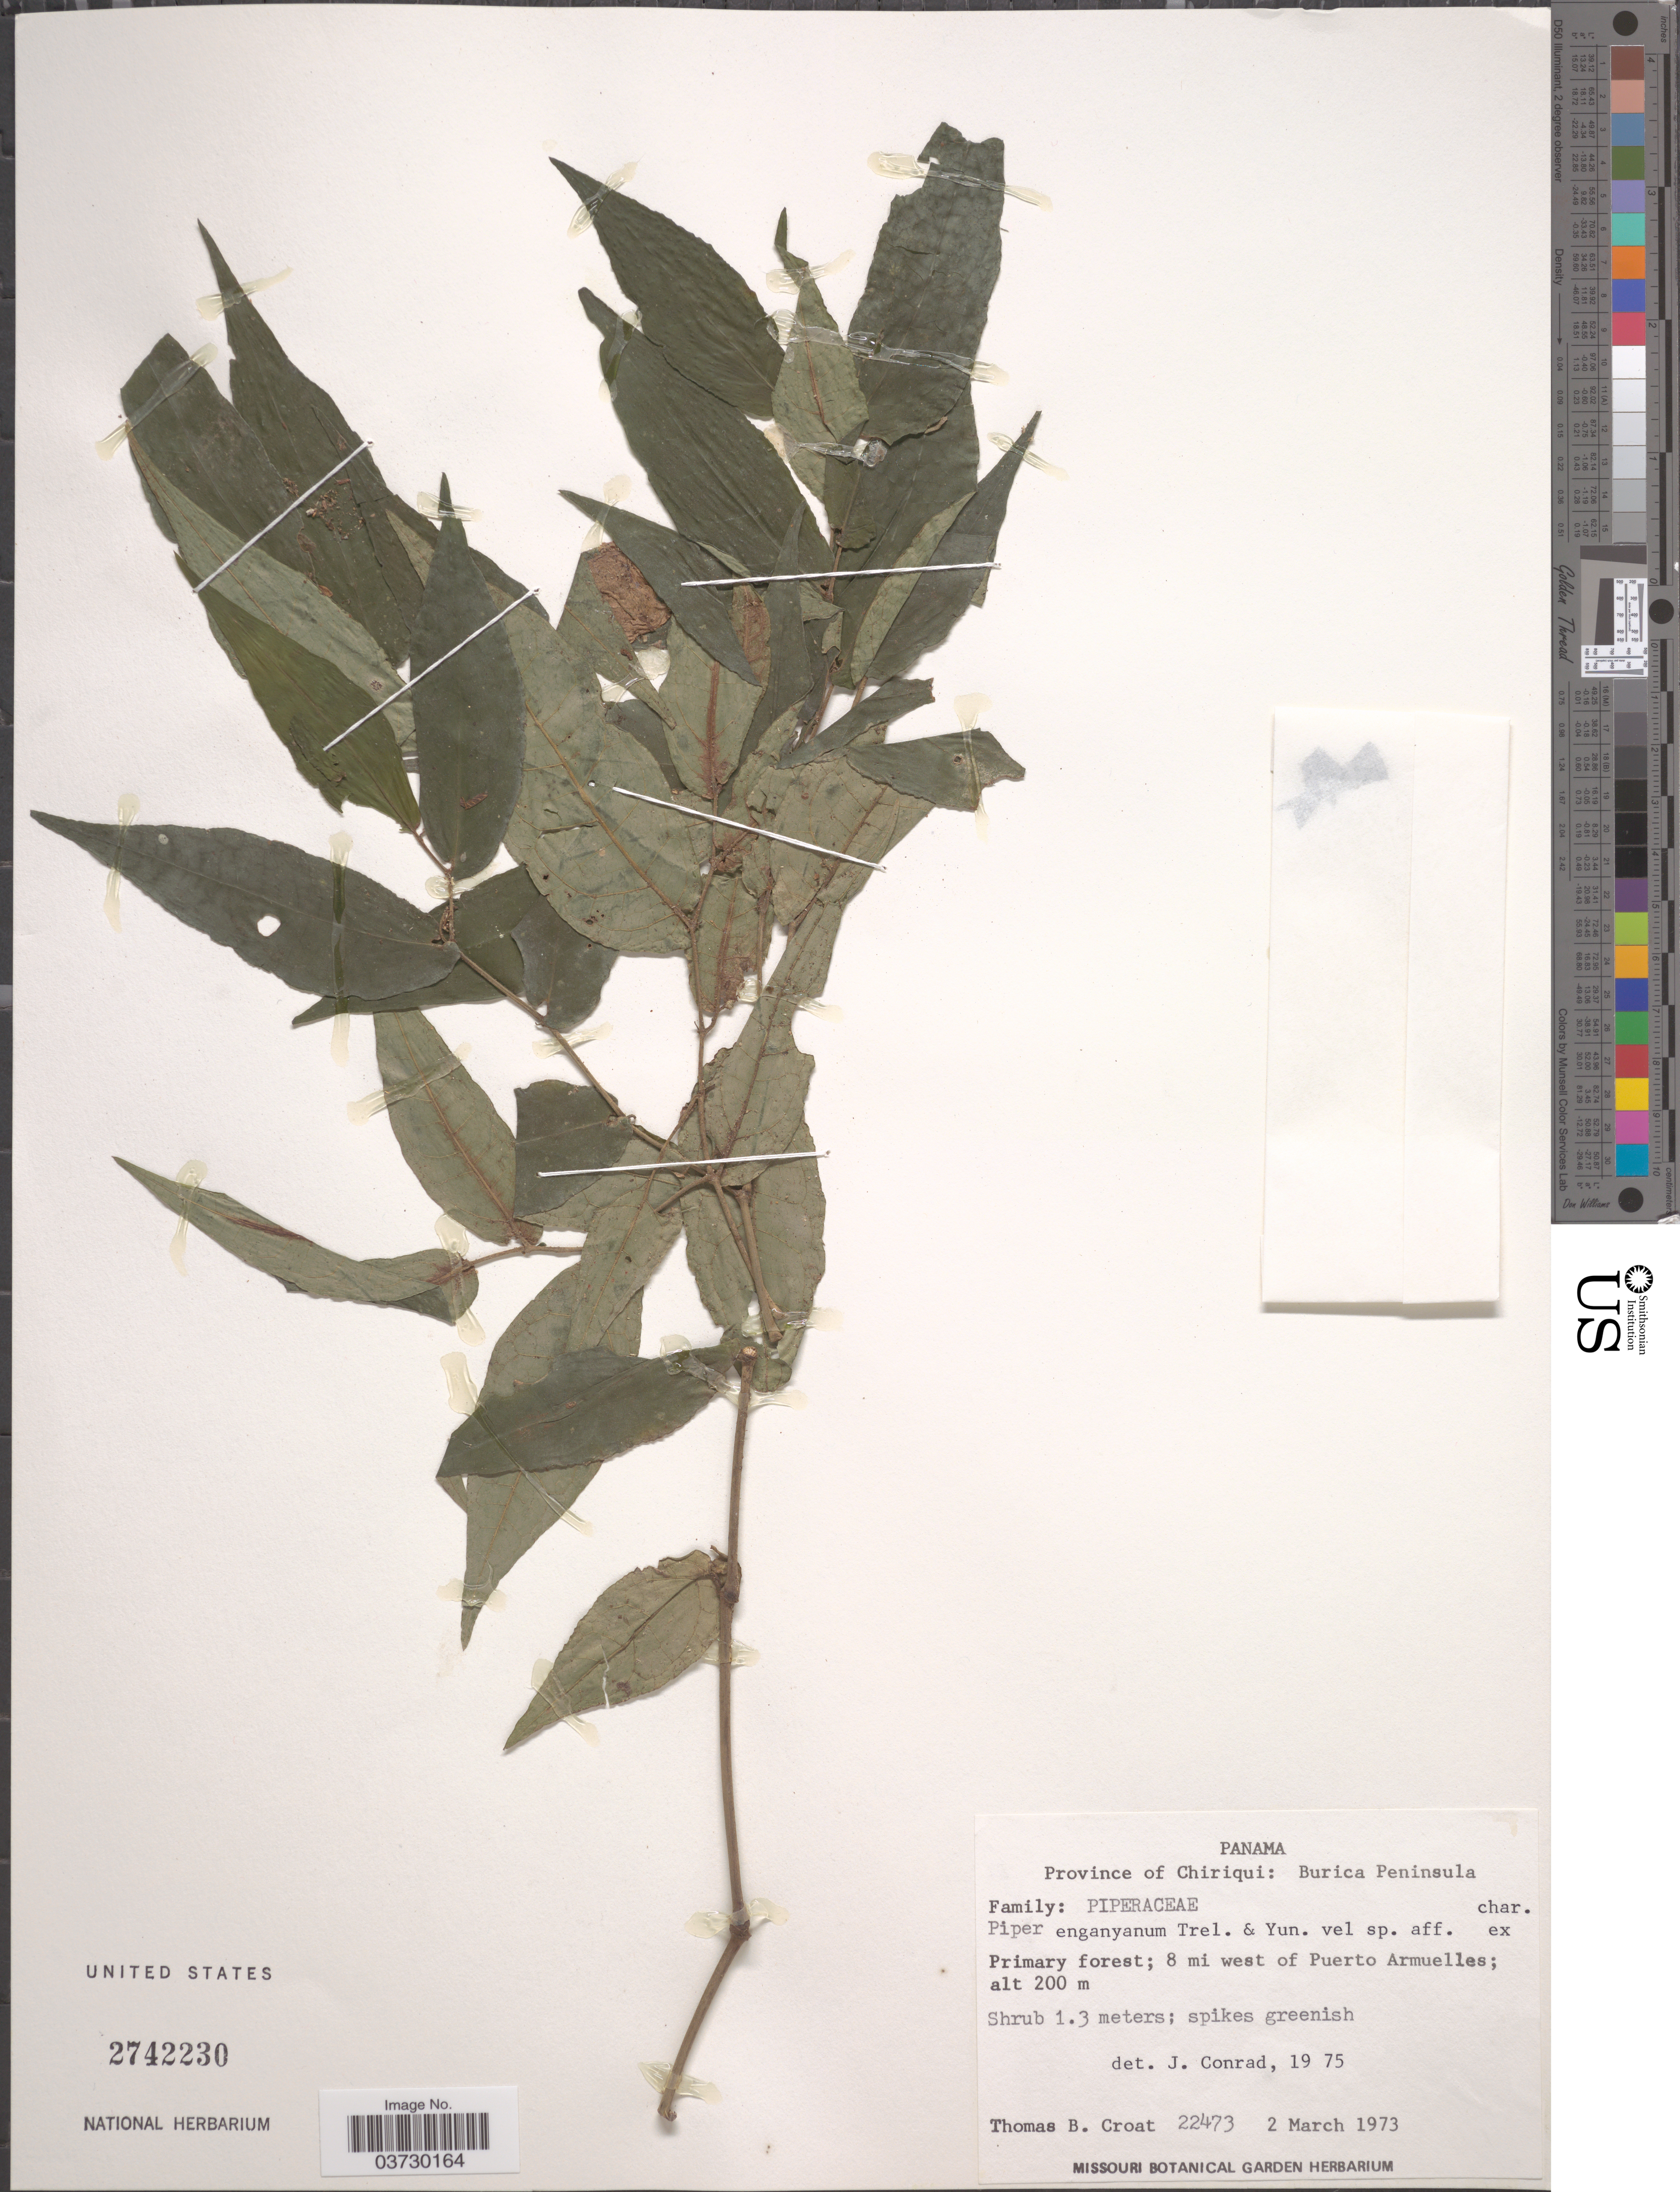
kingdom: Plantae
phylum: Tracheophyta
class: Magnoliopsida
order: Piperales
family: Piperaceae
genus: Piper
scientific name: Piper enganyanum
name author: Trel. & Yunck.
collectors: T. B. Croat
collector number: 22473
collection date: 1973-03-02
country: Panama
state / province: Chiriqui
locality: Burica Peninsula. Primary forest; 8 mi west of Puerto Armuelles.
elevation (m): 200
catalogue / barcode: US 2742230